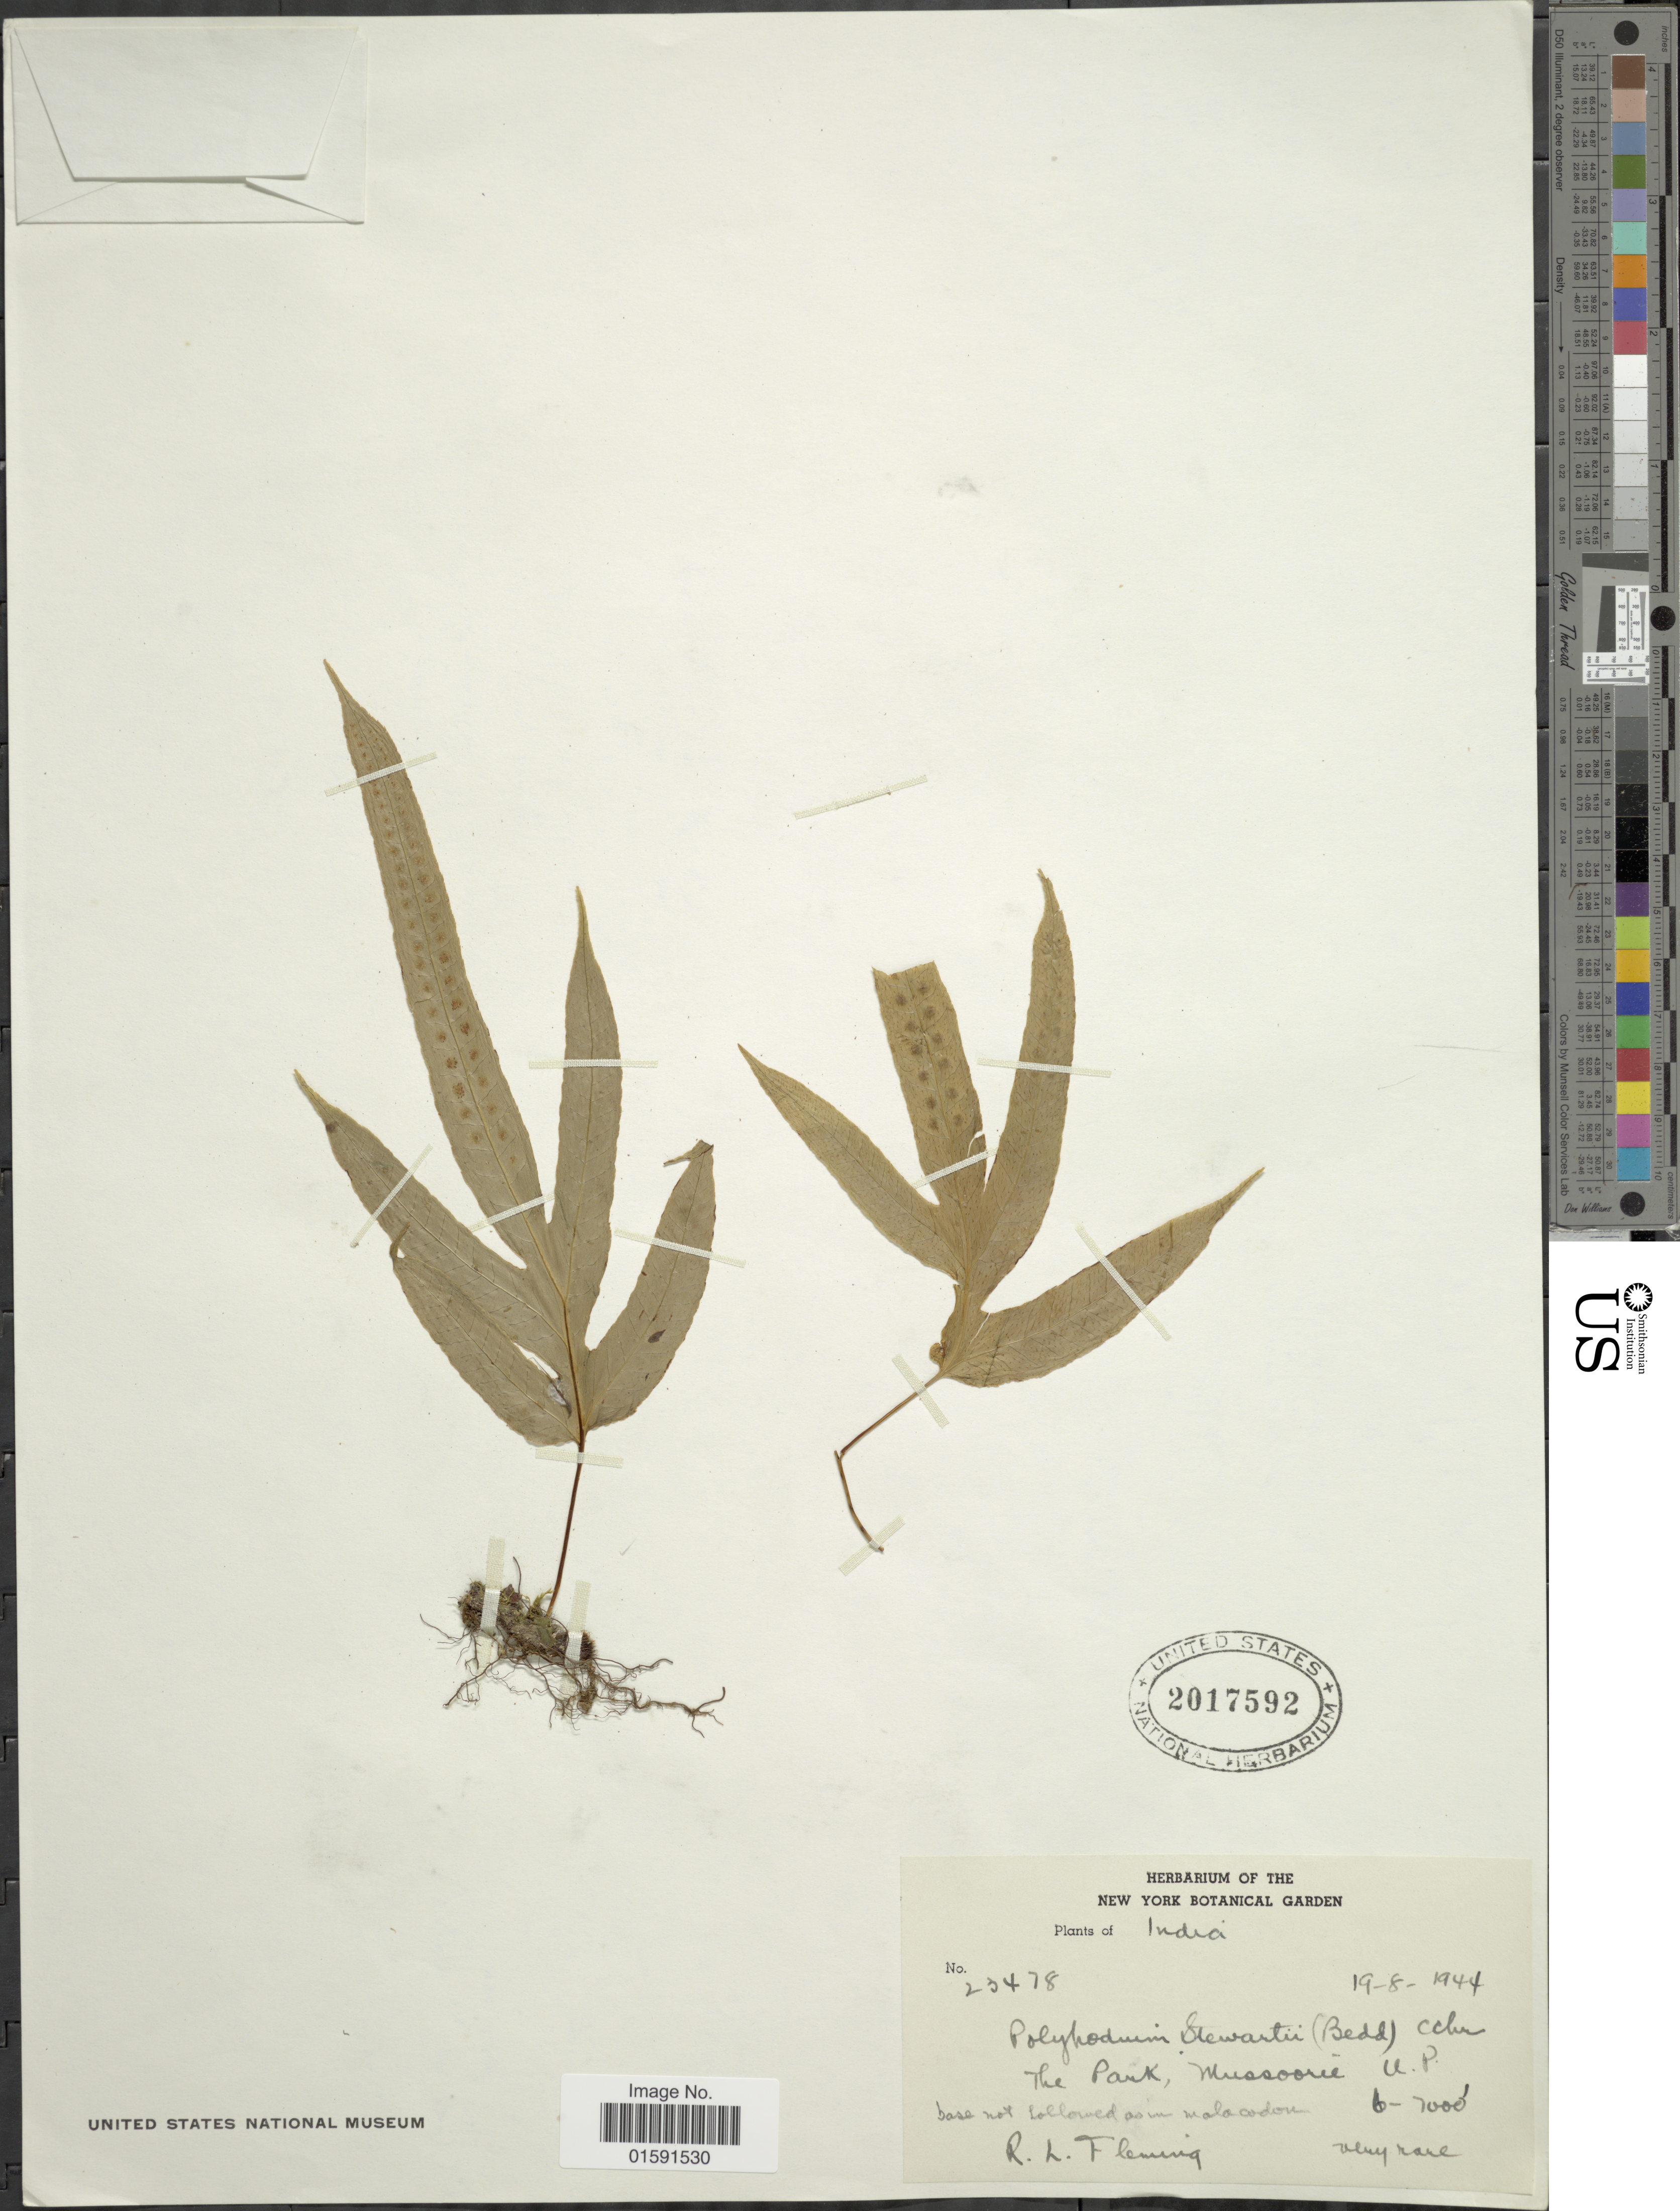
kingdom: Plantae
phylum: Tracheophyta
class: Polypodiopsida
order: Polypodiales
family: Polypodiaceae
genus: Selliguea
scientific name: Selliguea stewartii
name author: (Bedd.) S. L. Yu et al.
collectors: R. Fleming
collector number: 23478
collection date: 1944-08-19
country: India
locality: The Park, Mussoorie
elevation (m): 1829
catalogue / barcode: US 2017592